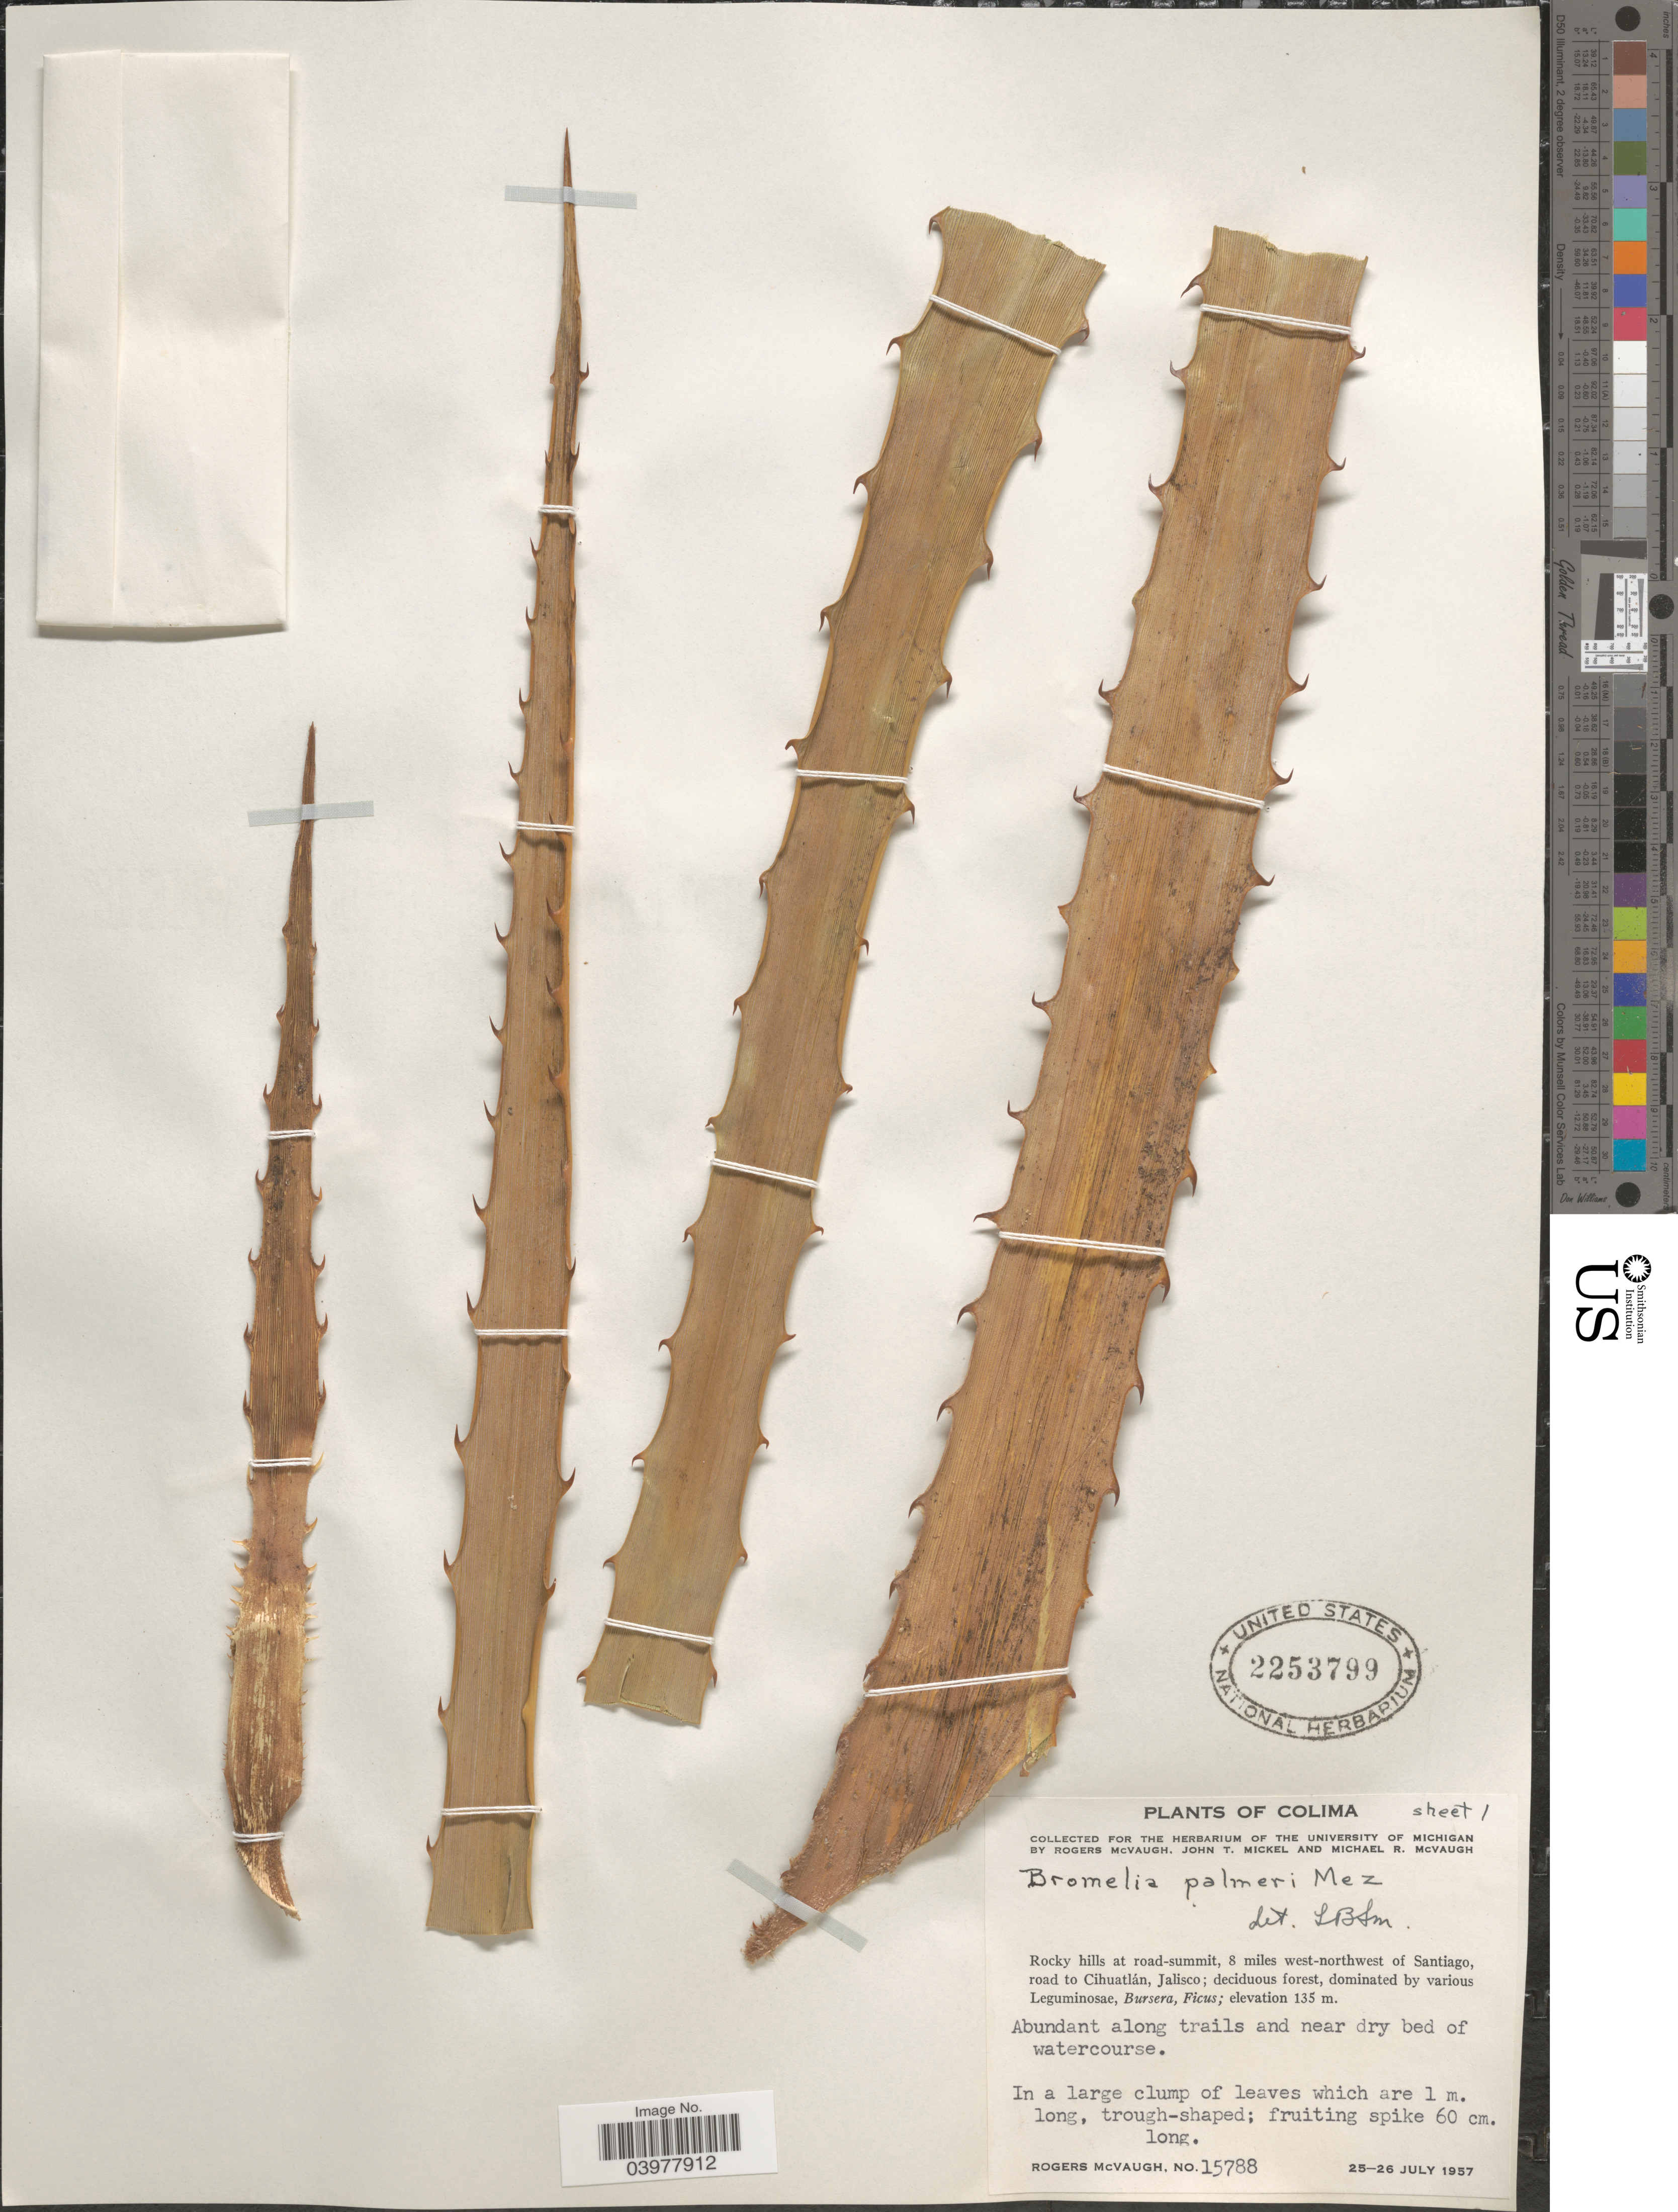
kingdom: Plantae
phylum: Tracheophyta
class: Liliopsida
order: Poales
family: Bromeliaceae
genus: Bromelia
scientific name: Bromelia palmeri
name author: Mez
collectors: R. McVaugh, J. T. Mickel & M. R. McVaugh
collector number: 15788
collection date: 1957-07-25/1957-07-26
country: Mexico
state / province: Colima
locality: Rocky hills at road-summit, 8 miles west-northwest of Santiago, road to Cihuatlán, Jalisco. Abundant along trails and near dry bed of watercourse.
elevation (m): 135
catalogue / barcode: US 2253799